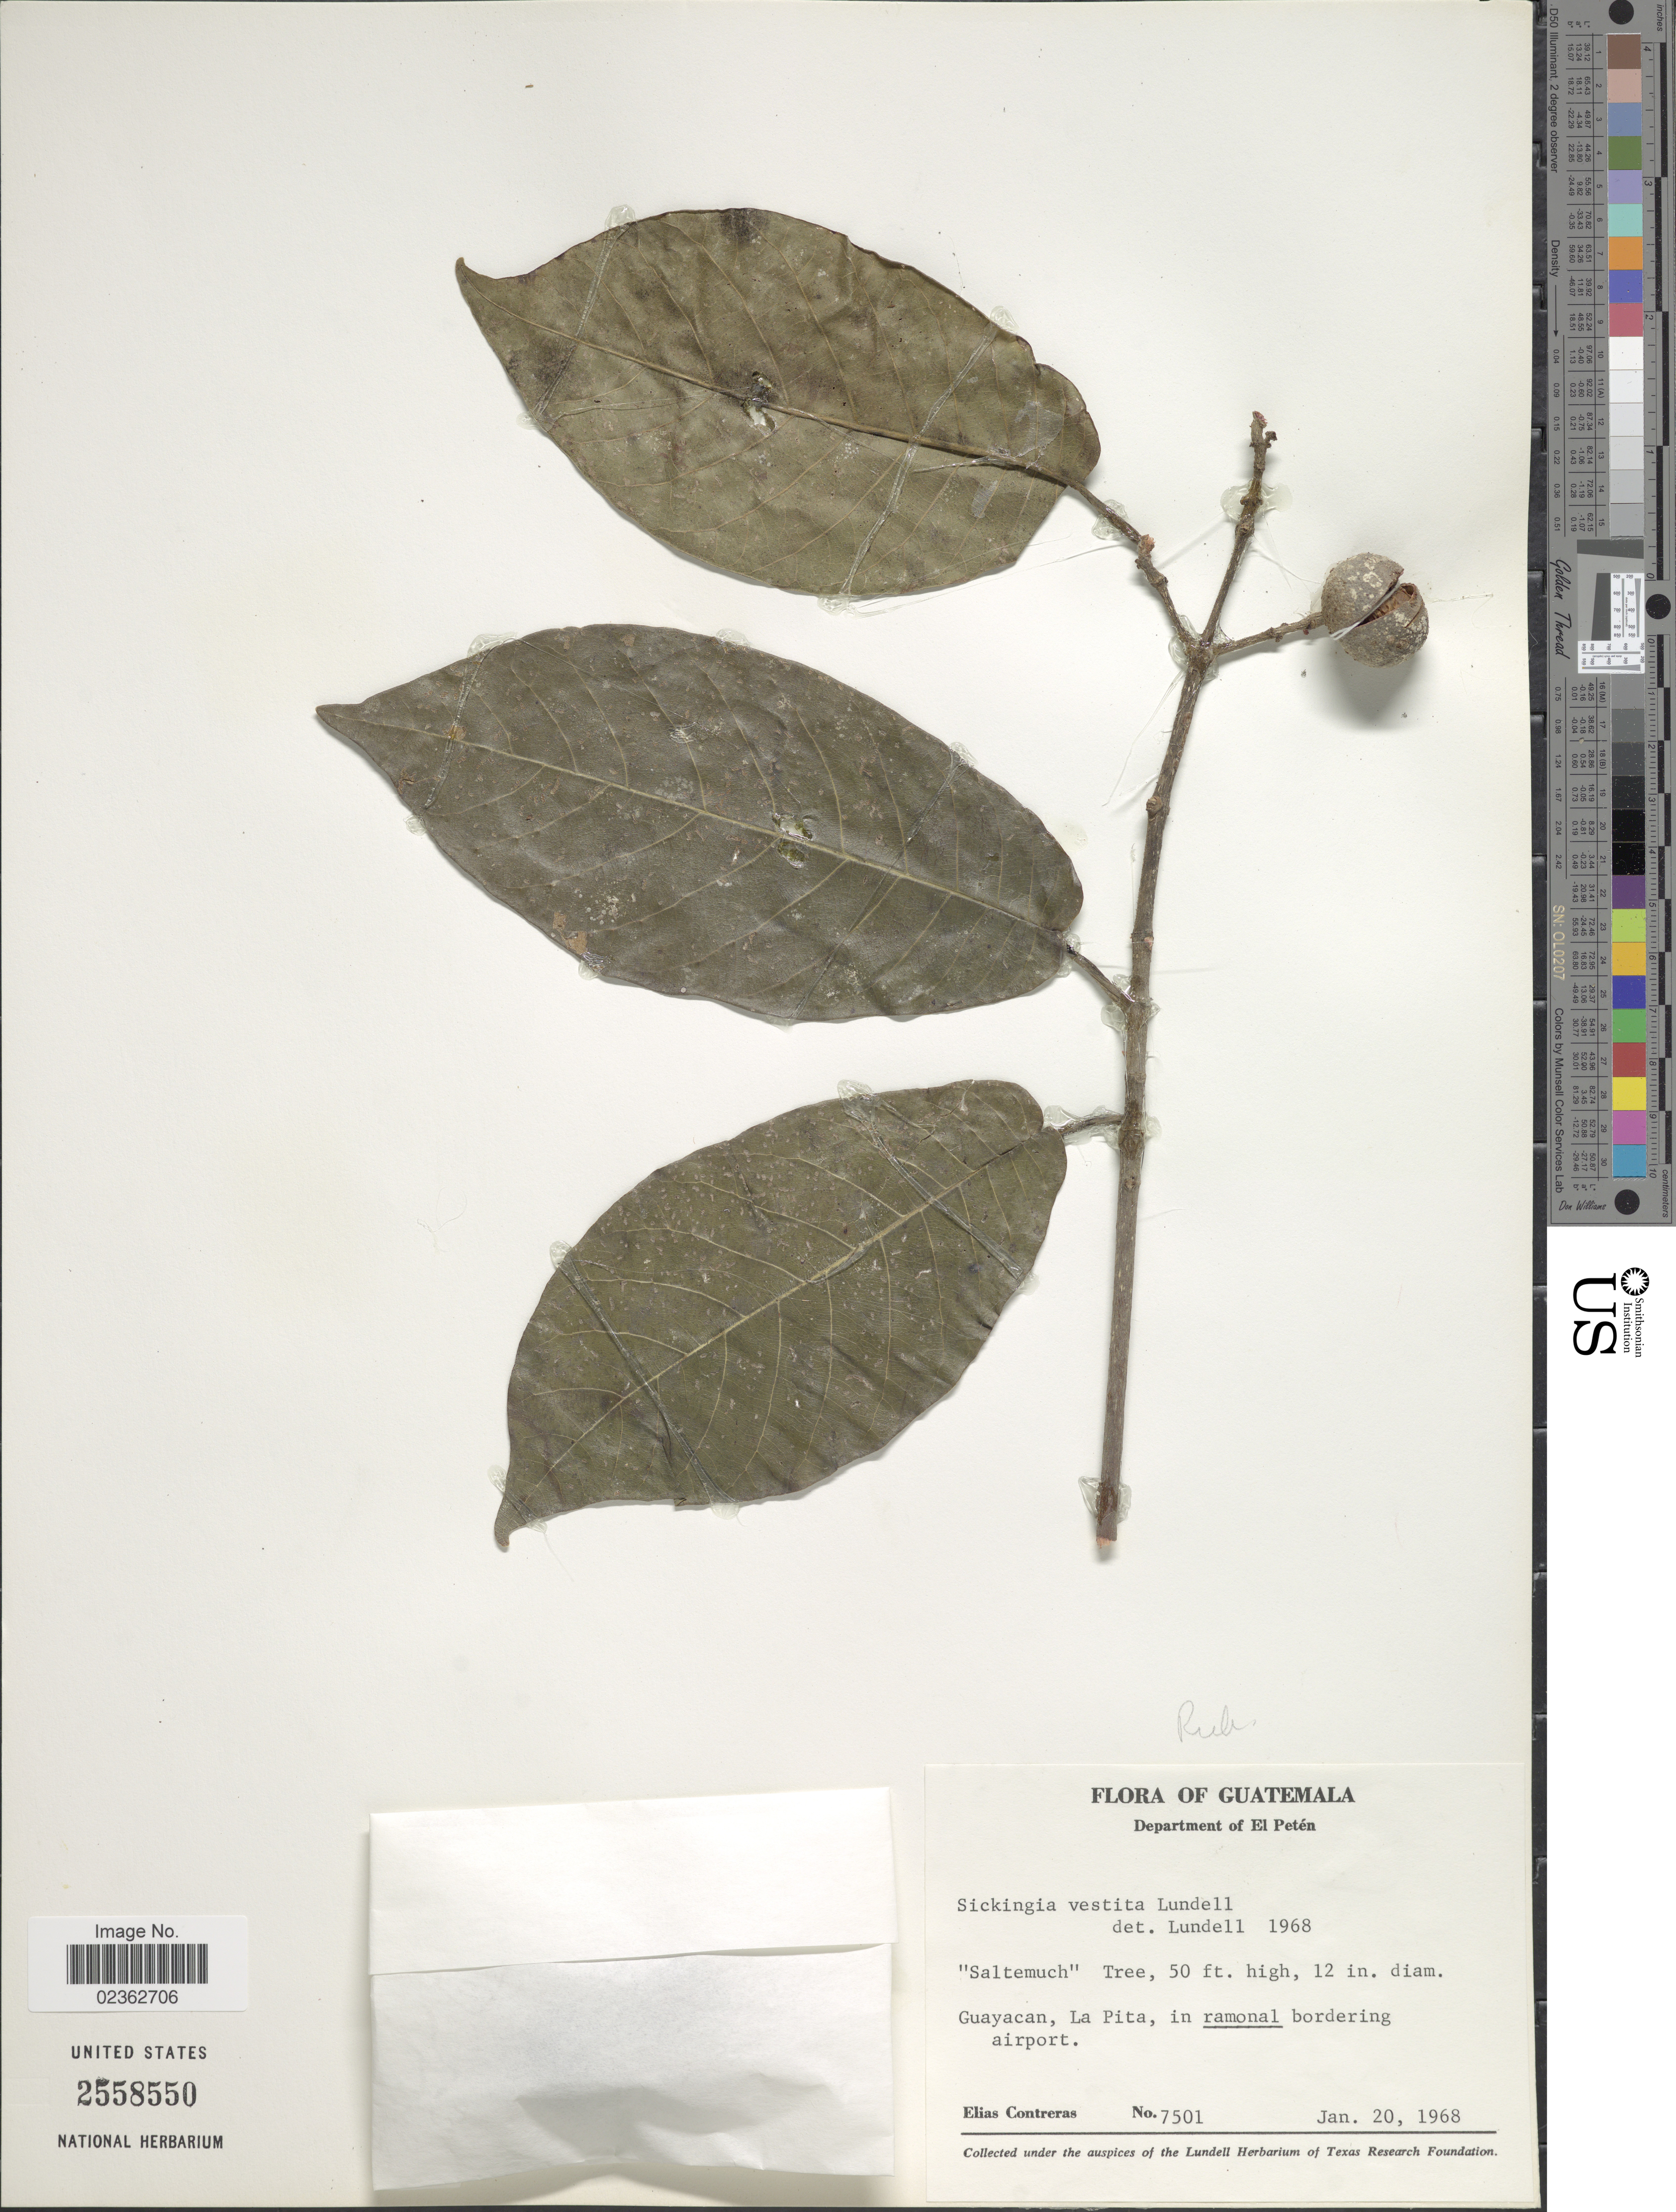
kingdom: Plantae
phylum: Tracheophyta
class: Magnoliopsida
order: Gentianales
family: Rubiaceae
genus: Simira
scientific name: Simira vestita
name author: (Lundell) E. Martínez & Borhidi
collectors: E. Contreras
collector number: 7501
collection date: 1968-01-20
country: Guatemala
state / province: El Petén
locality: Guayacan, La Pita, in ramonal bordering airport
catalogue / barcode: US 2558550